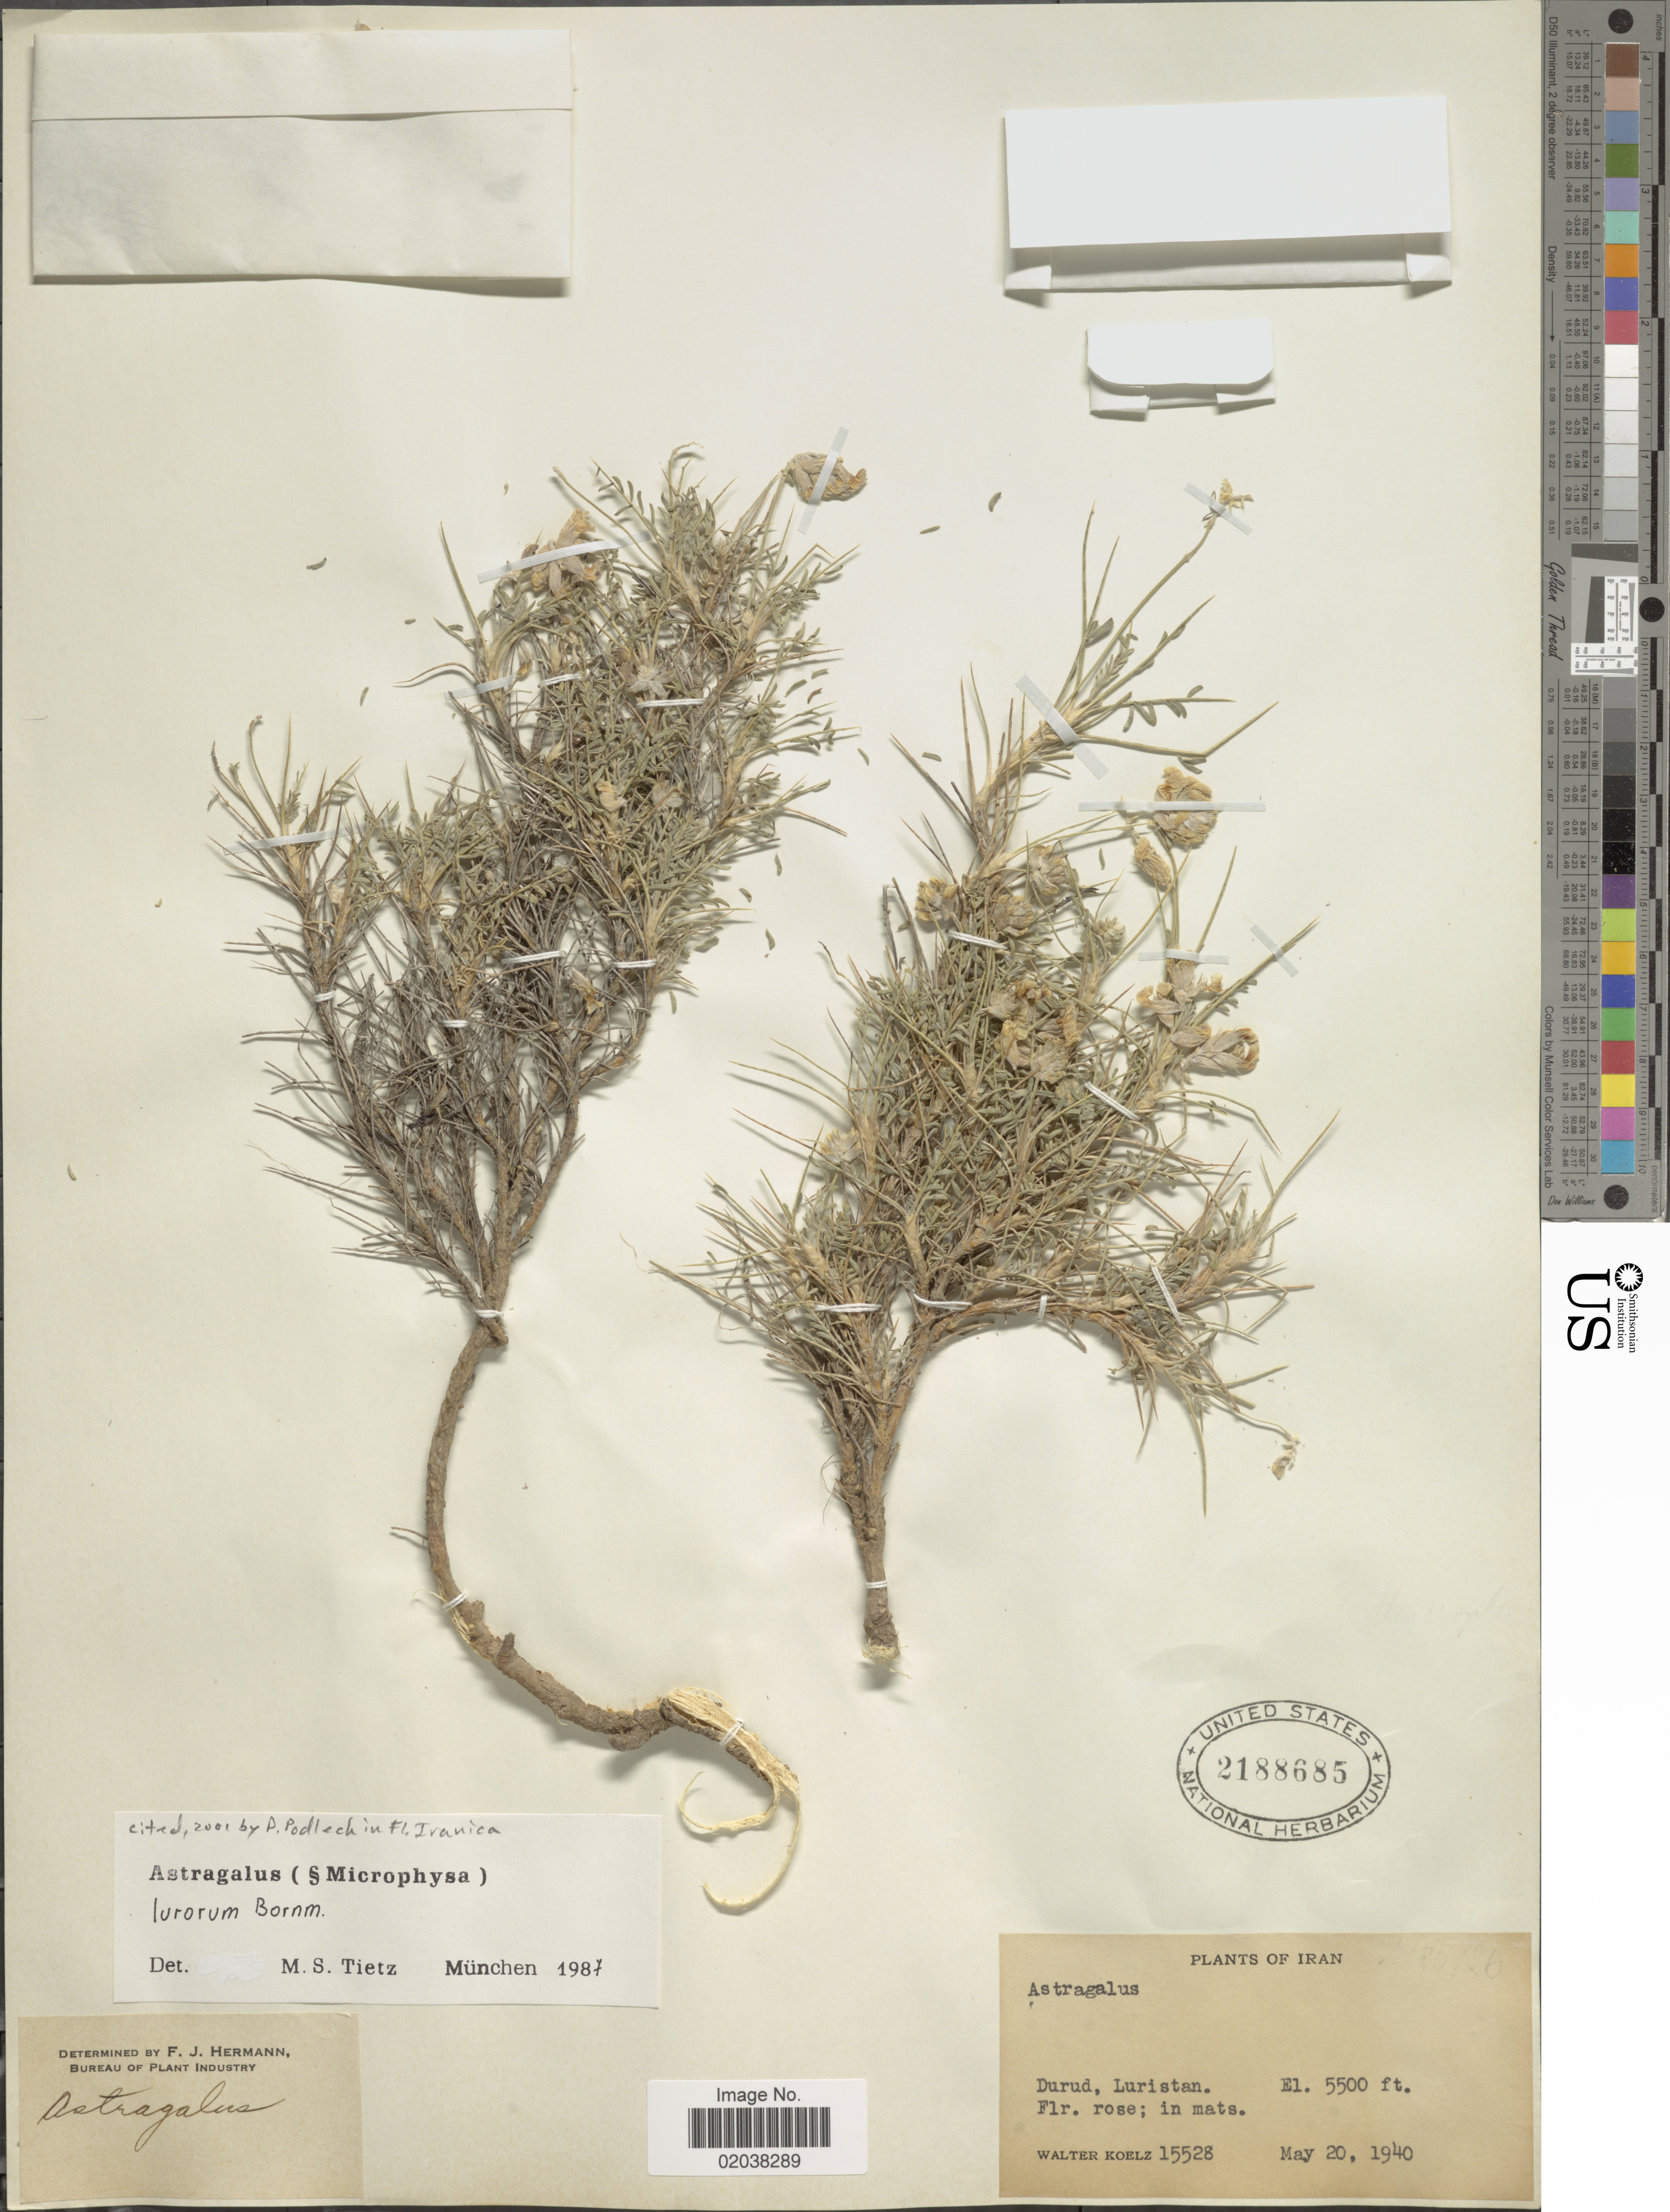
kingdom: Plantae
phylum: Tracheophyta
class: Magnoliopsida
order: Fabales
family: Fabaceae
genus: Astragalus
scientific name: Astragalus lurorum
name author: Bornm.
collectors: W. N. Koelz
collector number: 15528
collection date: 1940-05-20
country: Iran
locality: Durud, Luristan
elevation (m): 1676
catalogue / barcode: US 2188685